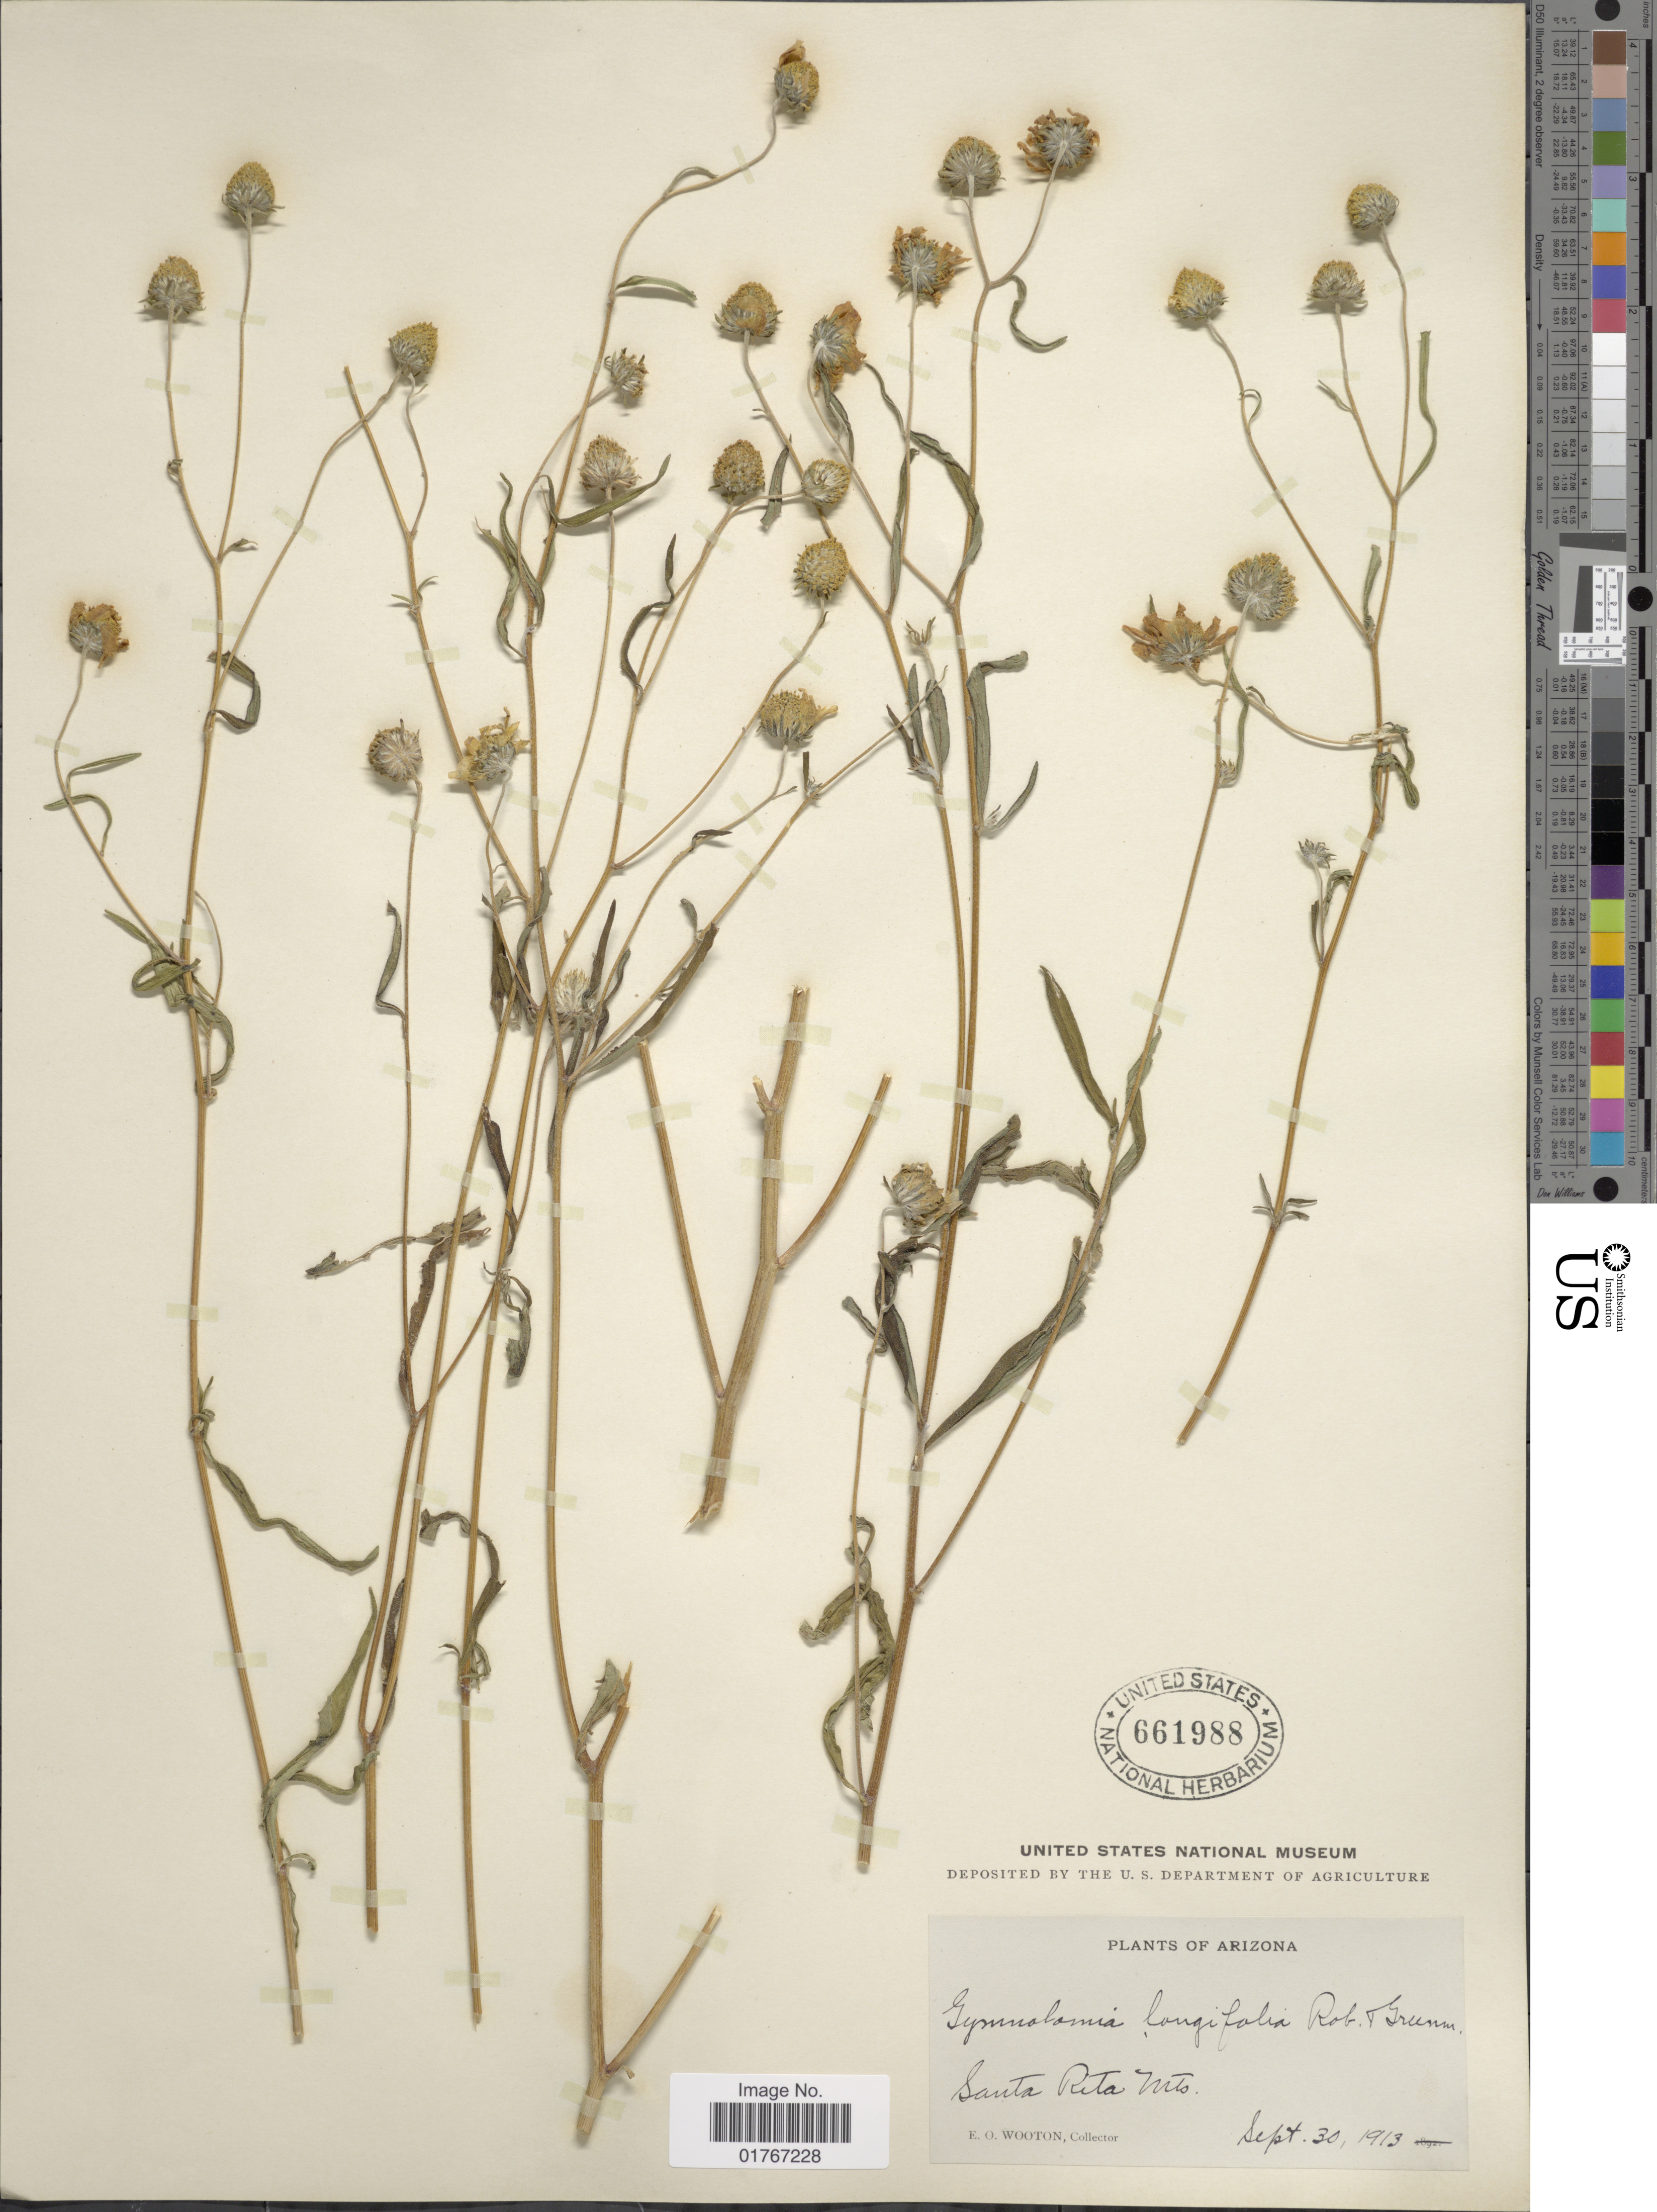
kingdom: Plantae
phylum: Tracheophyta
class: Magnoliopsida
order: Asterales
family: Asteraceae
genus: Heliomeris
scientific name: Heliomeris longifolia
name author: (B.L. Rob.) Cockerell & Greenm.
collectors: E. O. Wooton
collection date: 1913-09-30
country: United States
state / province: Arizona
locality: Santa Rita Mts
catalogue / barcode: US 661988